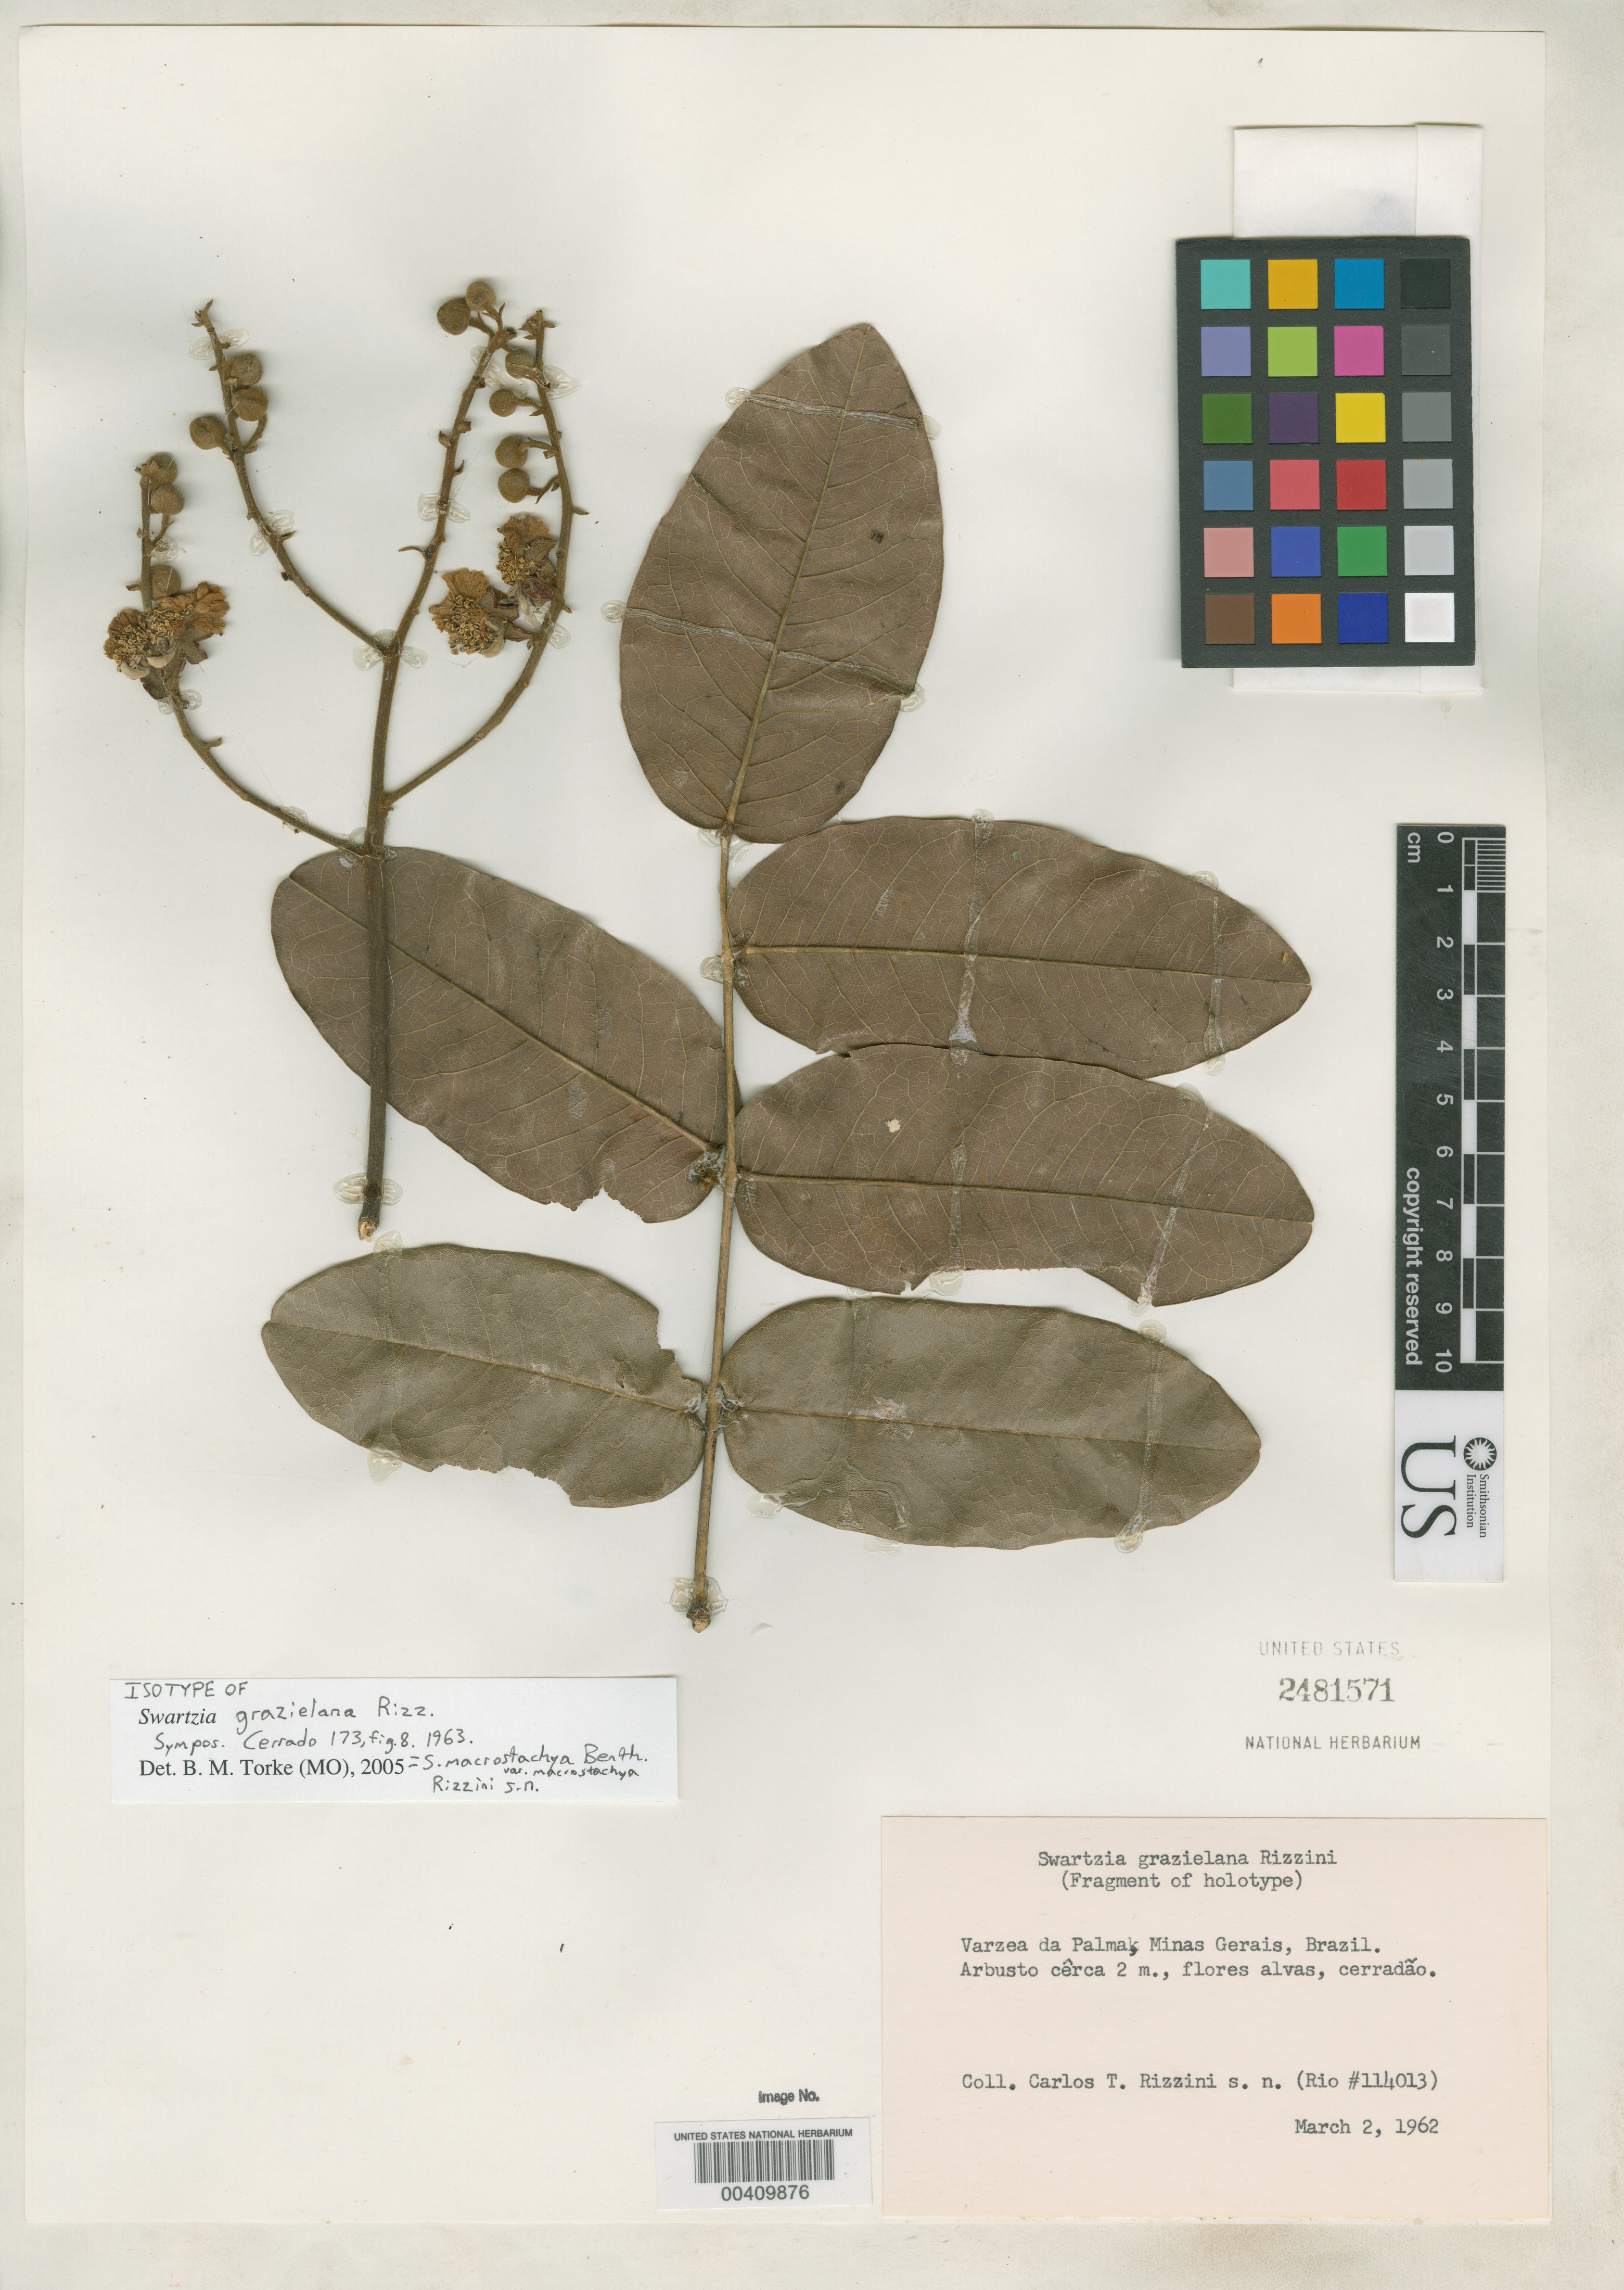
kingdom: Plantae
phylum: Tracheophyta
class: Magnoliopsida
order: Fabales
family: Fabaceae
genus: Swartzia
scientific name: Swartzia grazielana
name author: Rizzini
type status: Isotype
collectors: C. Rizzini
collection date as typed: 02 Mar 1962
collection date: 1962-03-02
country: Brazil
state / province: Minas Gerais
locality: Varzea da Palma.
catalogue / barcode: US 2481571